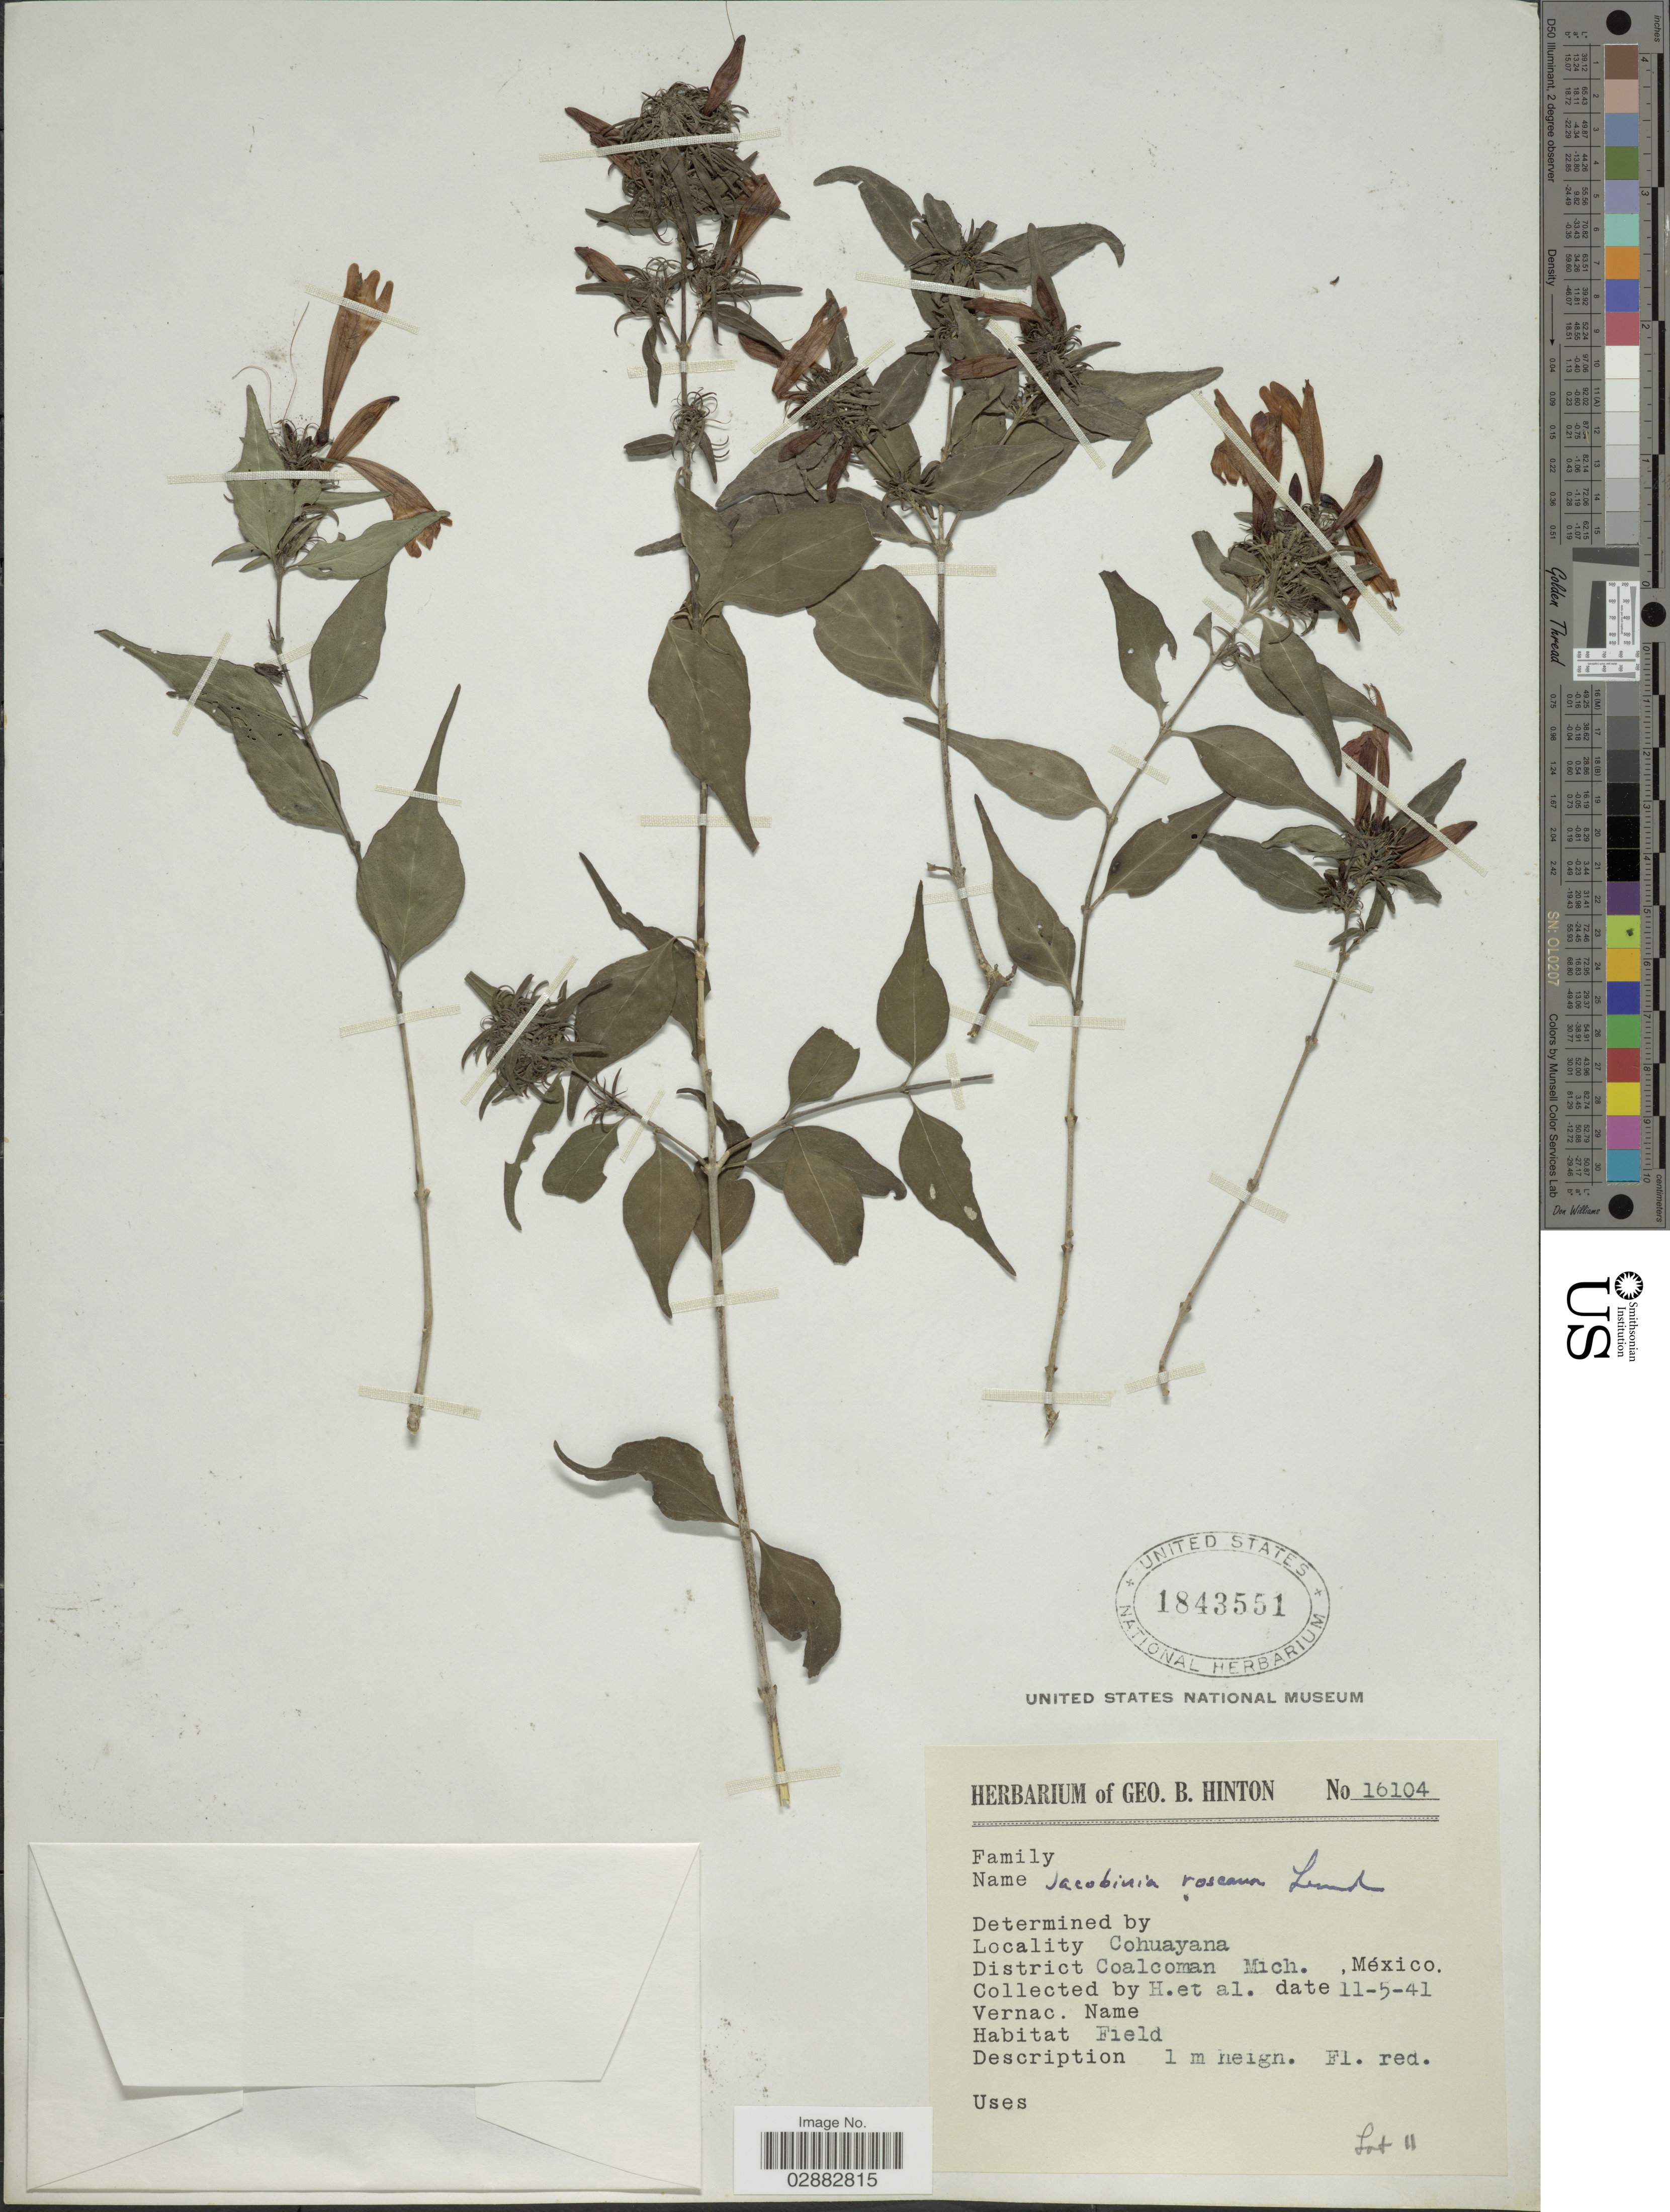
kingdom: Plantae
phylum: Tracheophyta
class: Magnoliopsida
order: Lamiales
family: Acanthaceae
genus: Jacobinia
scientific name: Jacobinia roseana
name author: Leonard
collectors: G. B. Hinton & et al.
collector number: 16104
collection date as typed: Transcribed d/m/y: 11/5/41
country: Mexico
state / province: Michoacán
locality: Cohuayana. District Coalcoman.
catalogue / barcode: US 1843551